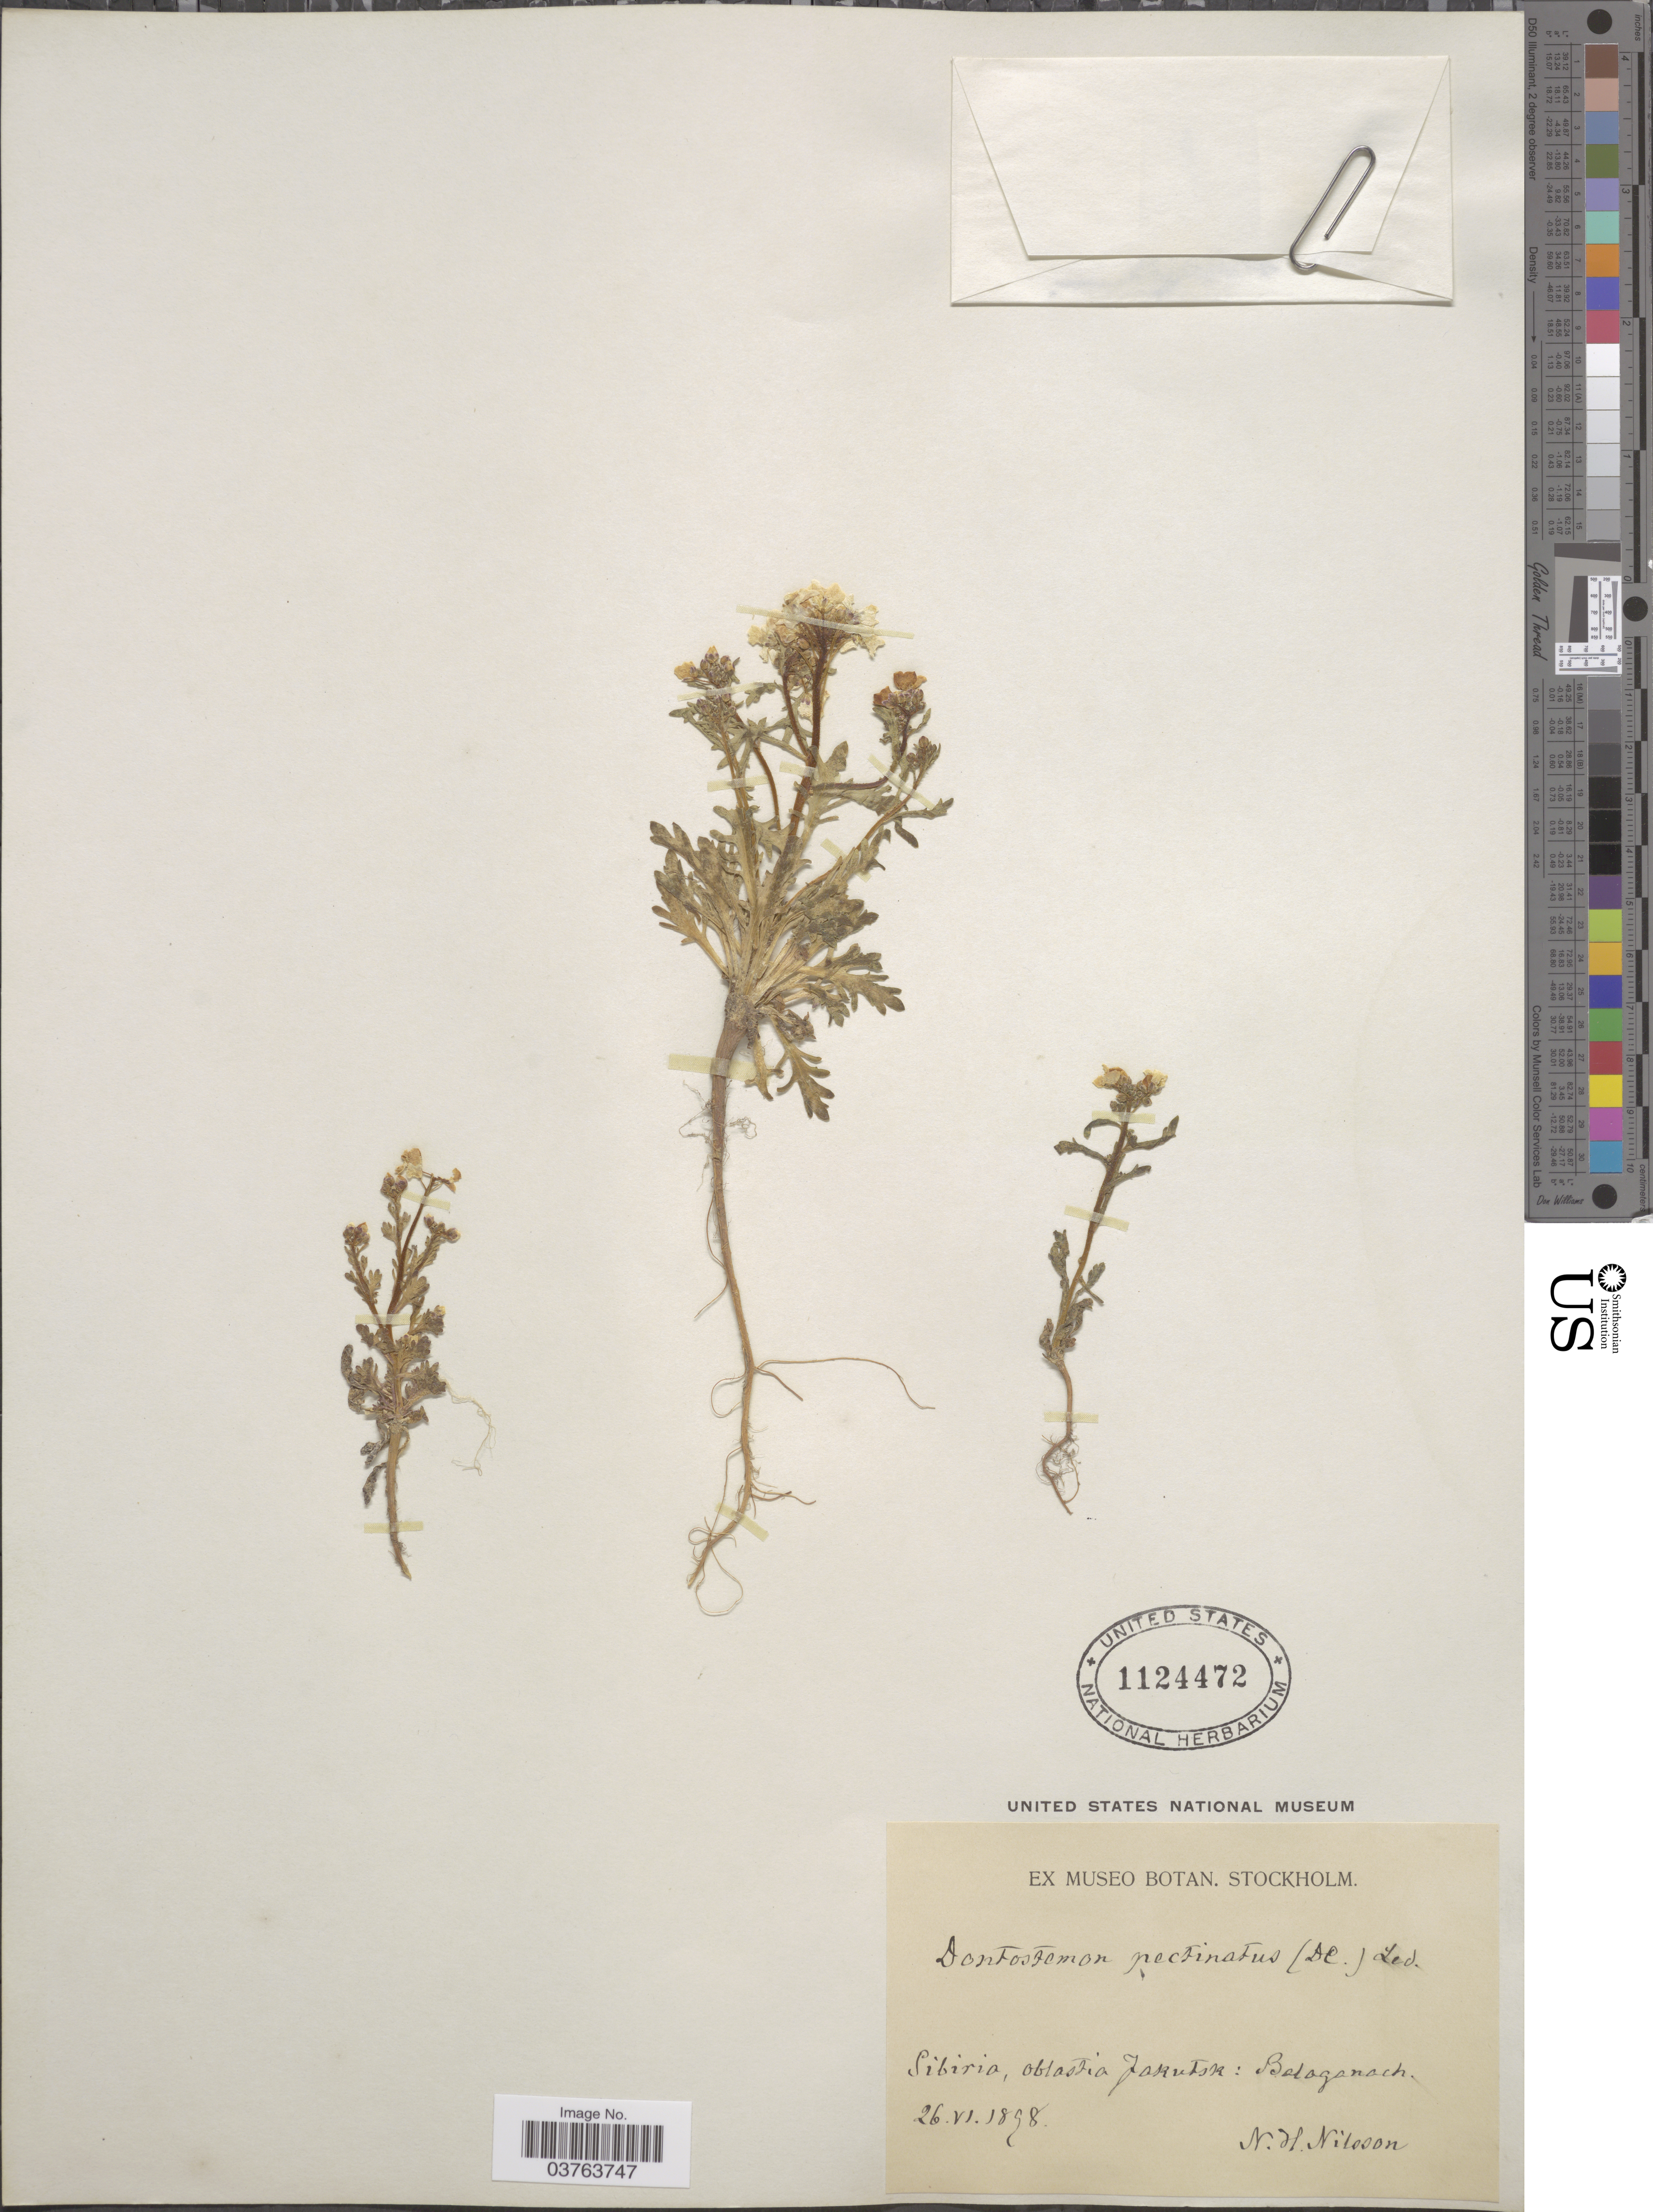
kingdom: Plantae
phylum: Tracheophyta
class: Magnoliopsida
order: Brassicales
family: Brassicaceae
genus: Dontostemon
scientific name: Dontostemon pectinatus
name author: (DC.) Ledeb.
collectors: N. H. Nilsson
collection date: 1898-06-26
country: Russian Federation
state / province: Sakha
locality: Sibiria, oblastia Jakutsk: Balaganach.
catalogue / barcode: US 1124472